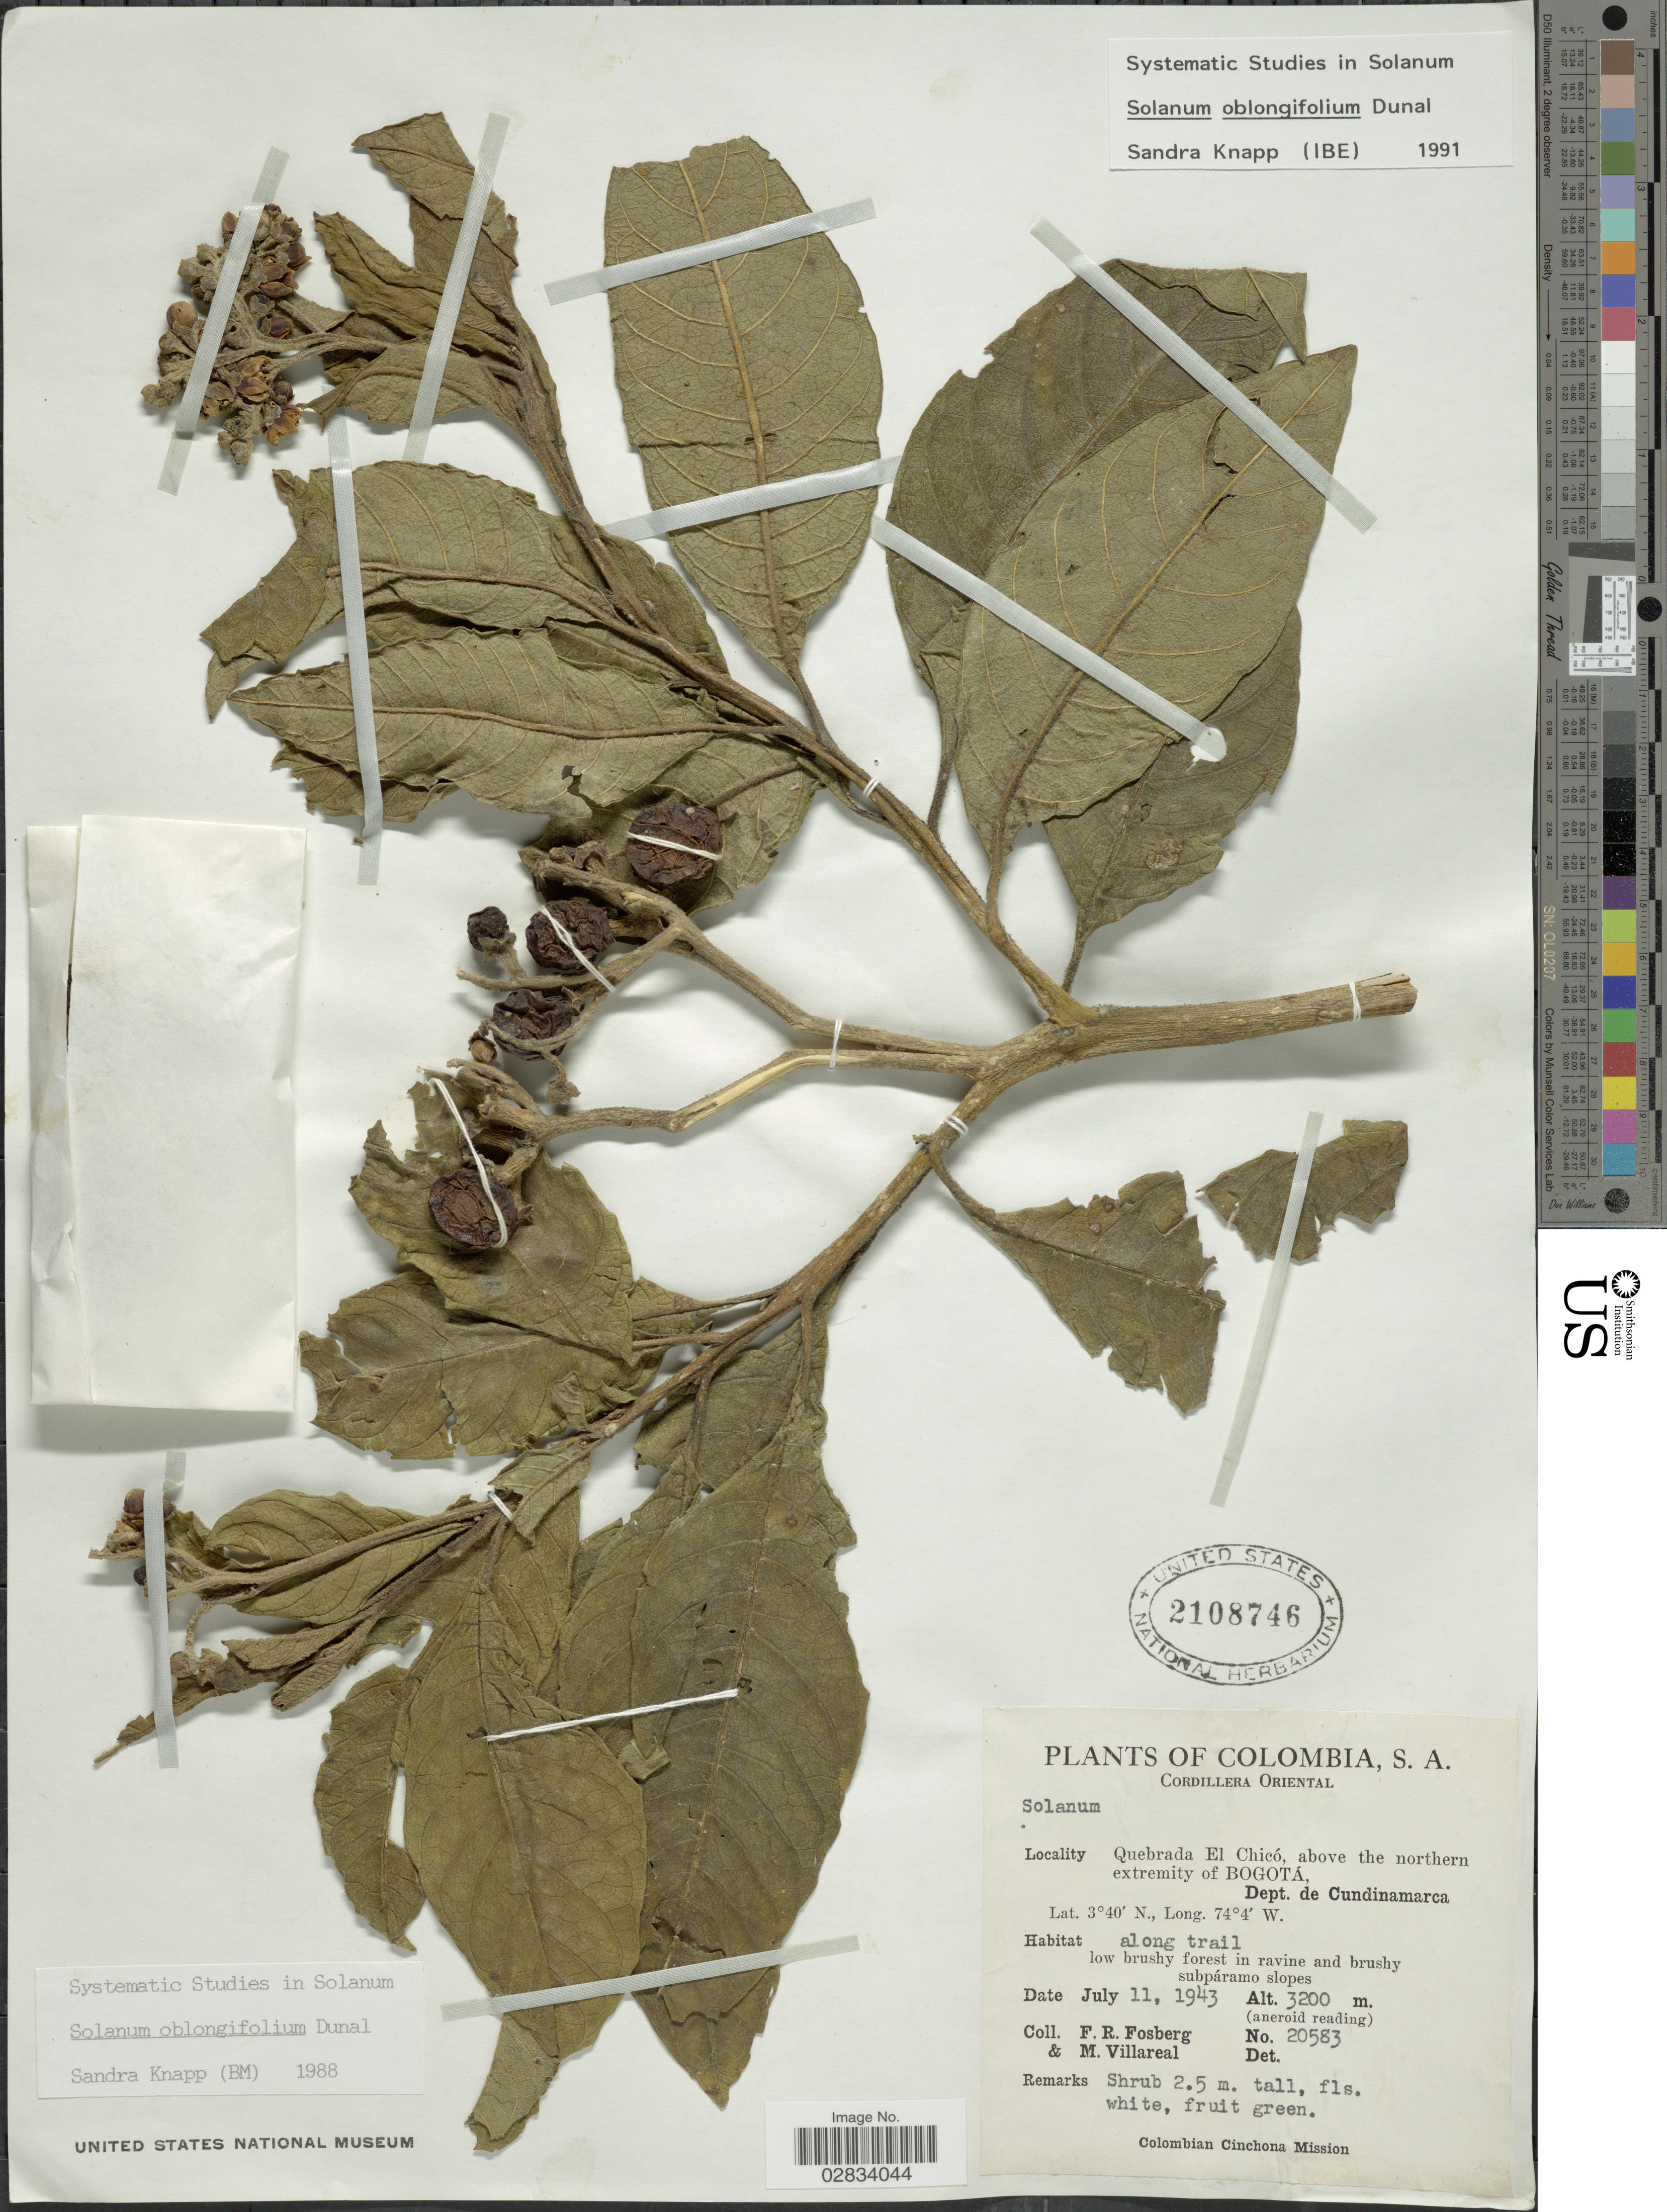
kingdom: Plantae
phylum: Tracheophyta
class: Magnoliopsida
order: Solanales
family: Solanaceae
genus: Solanum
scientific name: Solanum oblongifolium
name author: Duval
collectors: F. R. Fosberg & M. Villareal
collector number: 20583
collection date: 1943-07-11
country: Colombia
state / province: Cundinamarca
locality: Cordillera Oriental, Quebrada El Chicó, above the northern extremity of Bogotá, Dept. de Cundinamarca.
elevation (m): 3200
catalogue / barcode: US 2108746